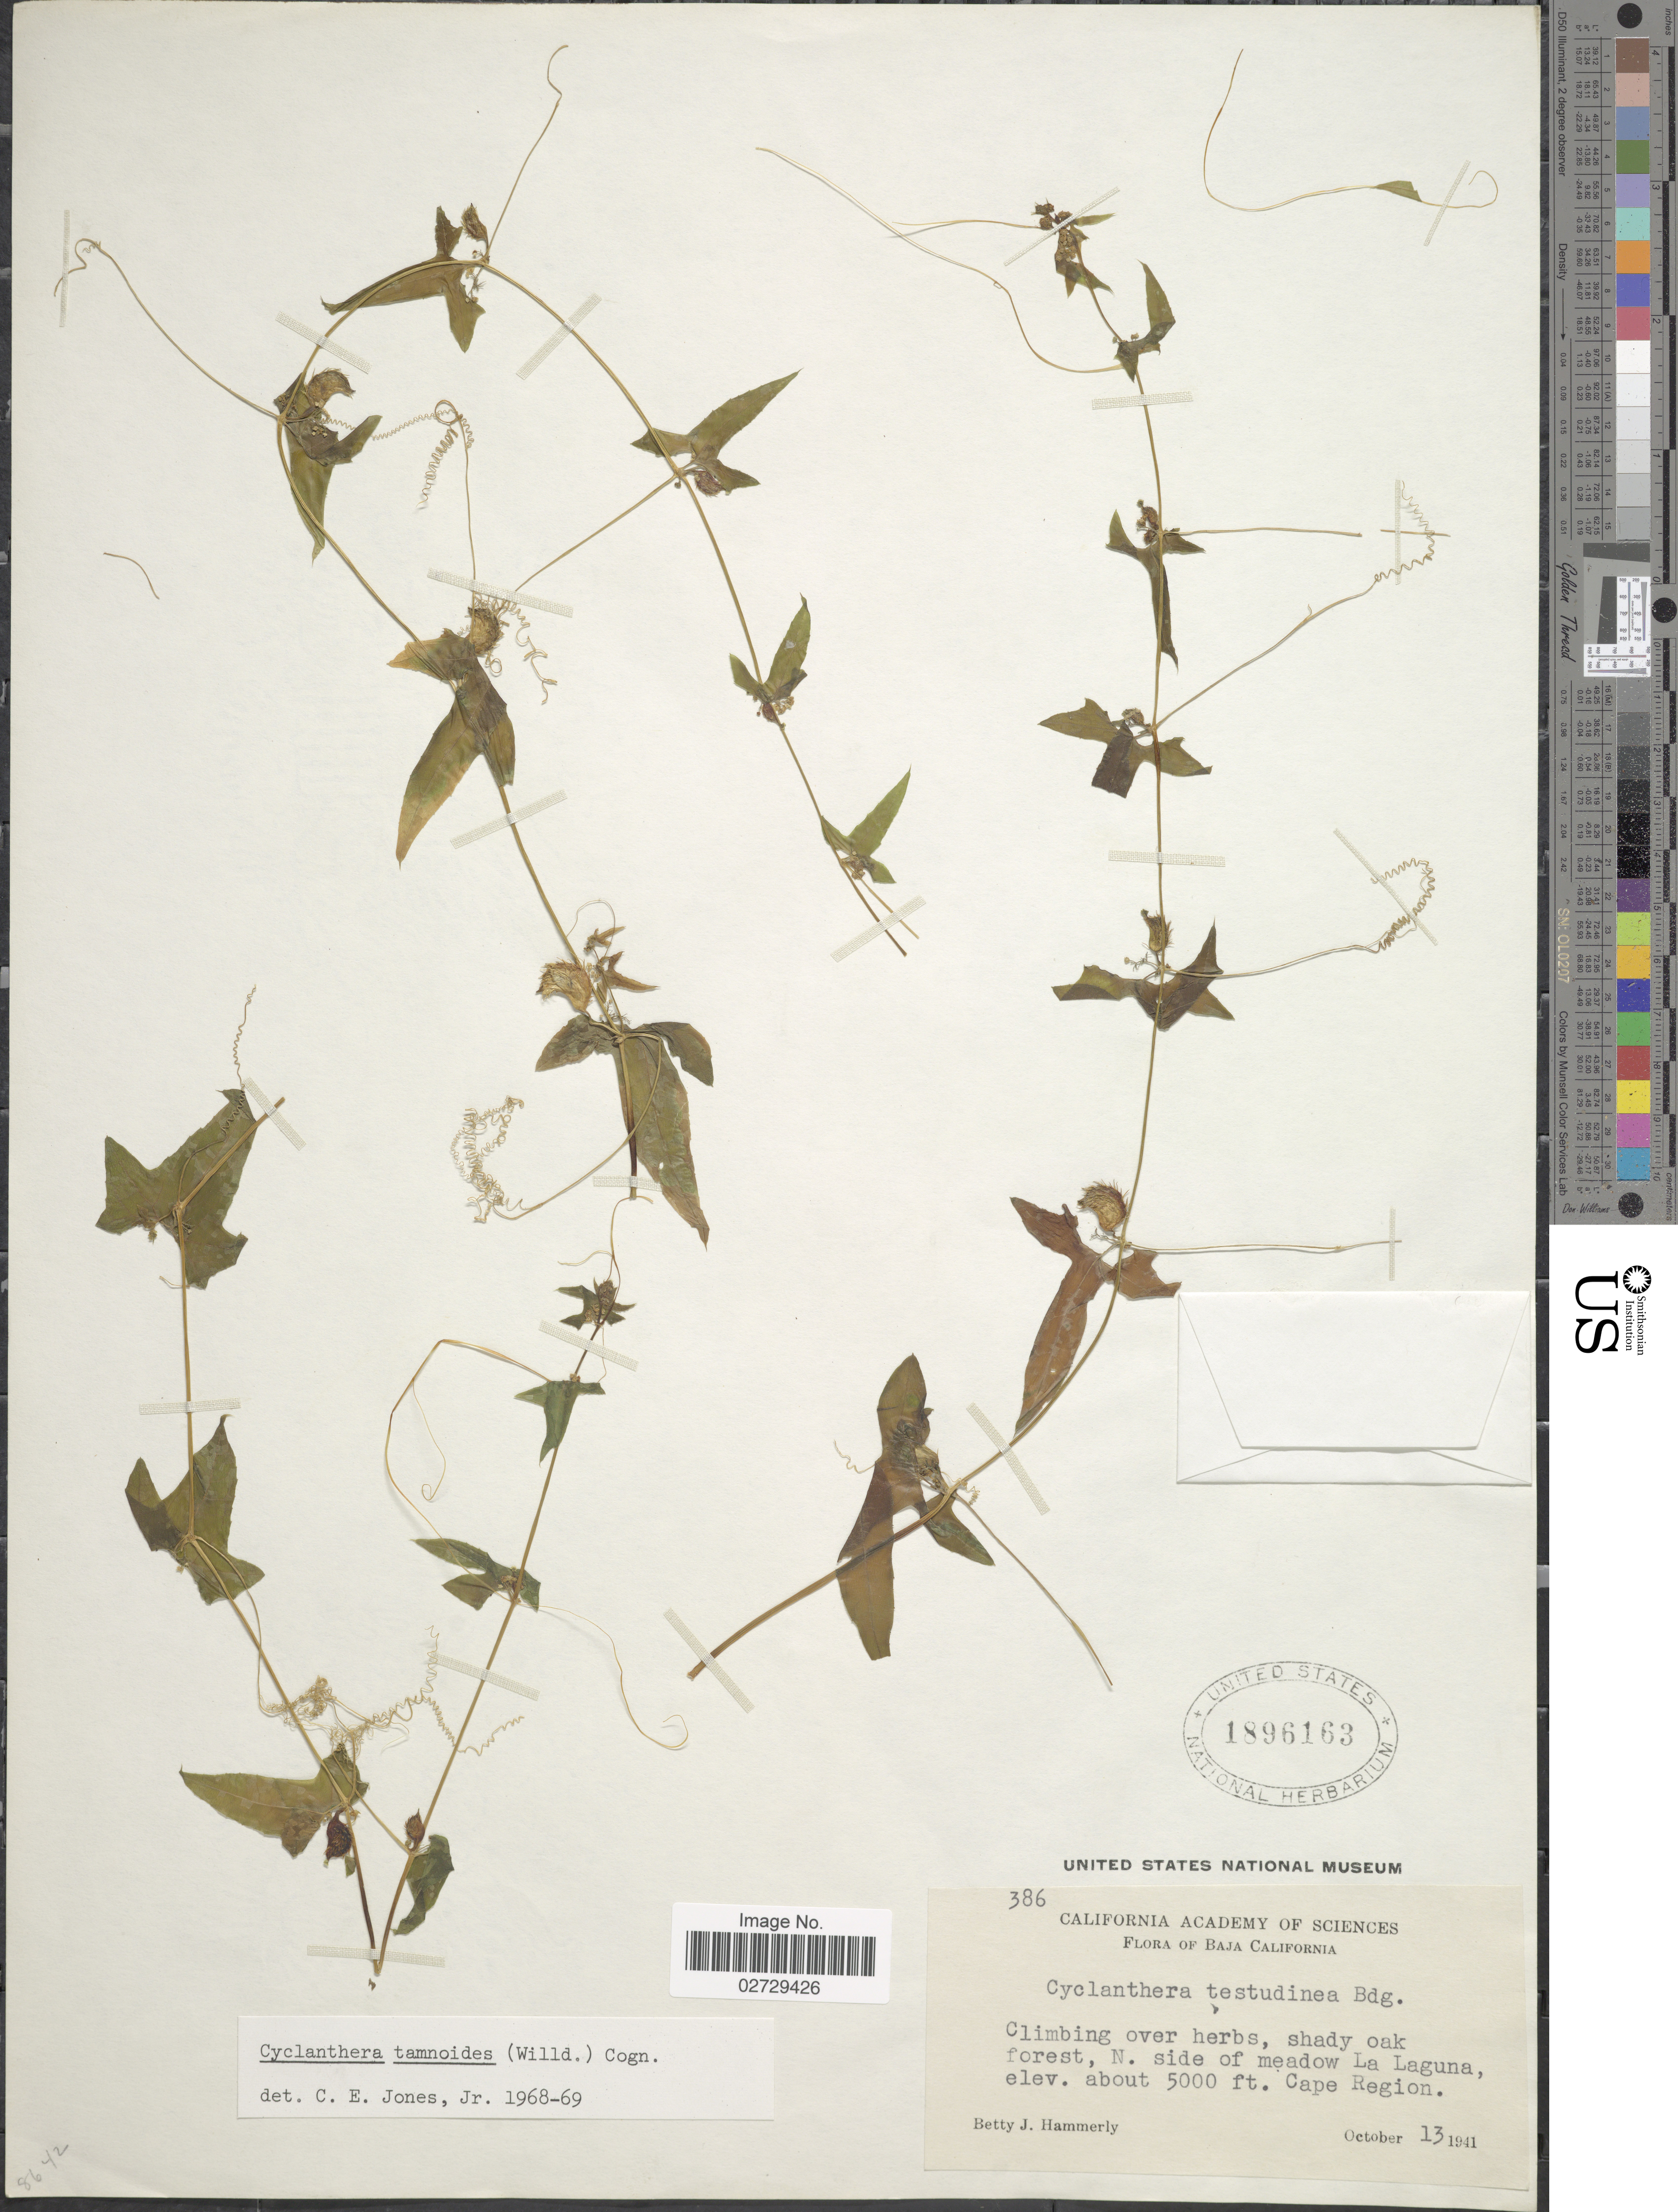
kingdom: Plantae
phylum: Tracheophyta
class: Magnoliopsida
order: Cucurbitales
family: Cucurbitaceae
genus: Cyclanthera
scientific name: Cyclanthera tamnoides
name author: (Willd.) Cogn.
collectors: B. J. Hammerly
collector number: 386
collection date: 1941-10-13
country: Mexico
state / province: Baja California Sur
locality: N. side of meadow La Laguna, Cape Region.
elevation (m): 1524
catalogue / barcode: US 1896163